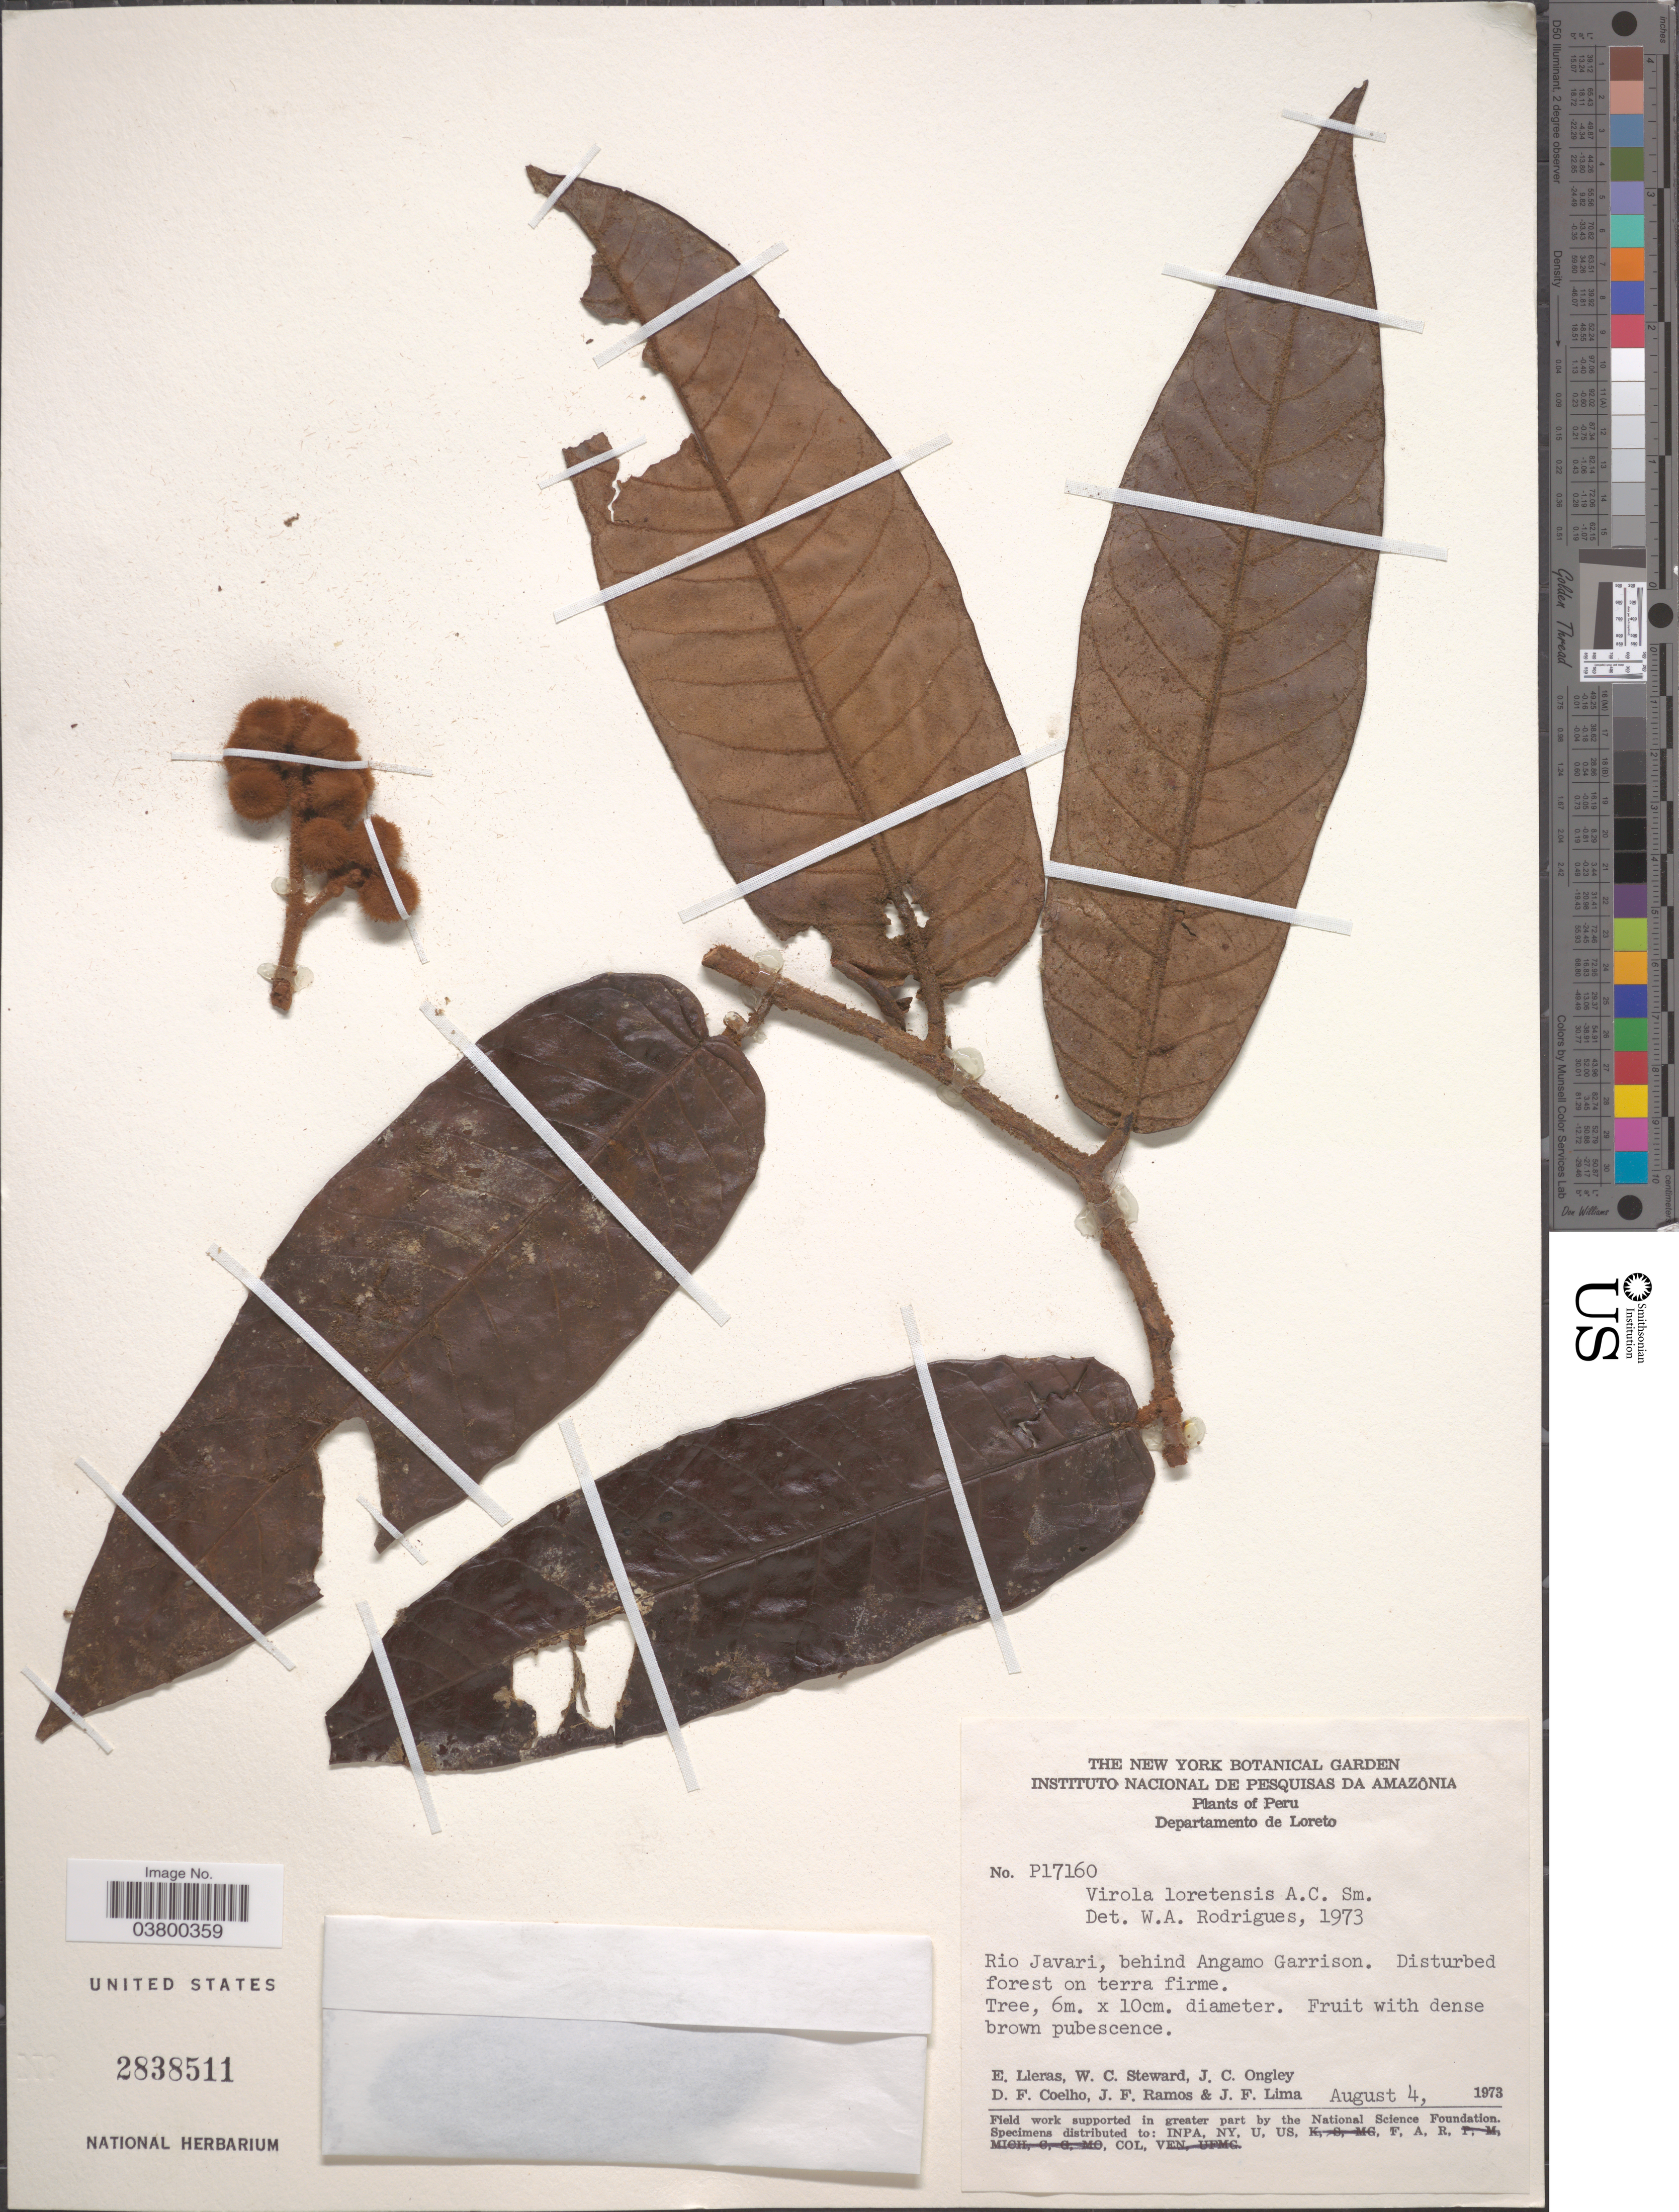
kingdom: Plantae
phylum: Tracheophyta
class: Magnoliopsida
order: Magnoliales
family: Myristicaceae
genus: Virola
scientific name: Virola loretensis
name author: A.C. Sm.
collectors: E. Lleras, W. C. Steward, J. C. Ongley, D. F. Coêlho & et al.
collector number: P17160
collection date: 1973-08-04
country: Peru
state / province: Loreto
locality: Departamento de Loreto. Rio Javari, behind Angamo Garrison.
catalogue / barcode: US 2838511